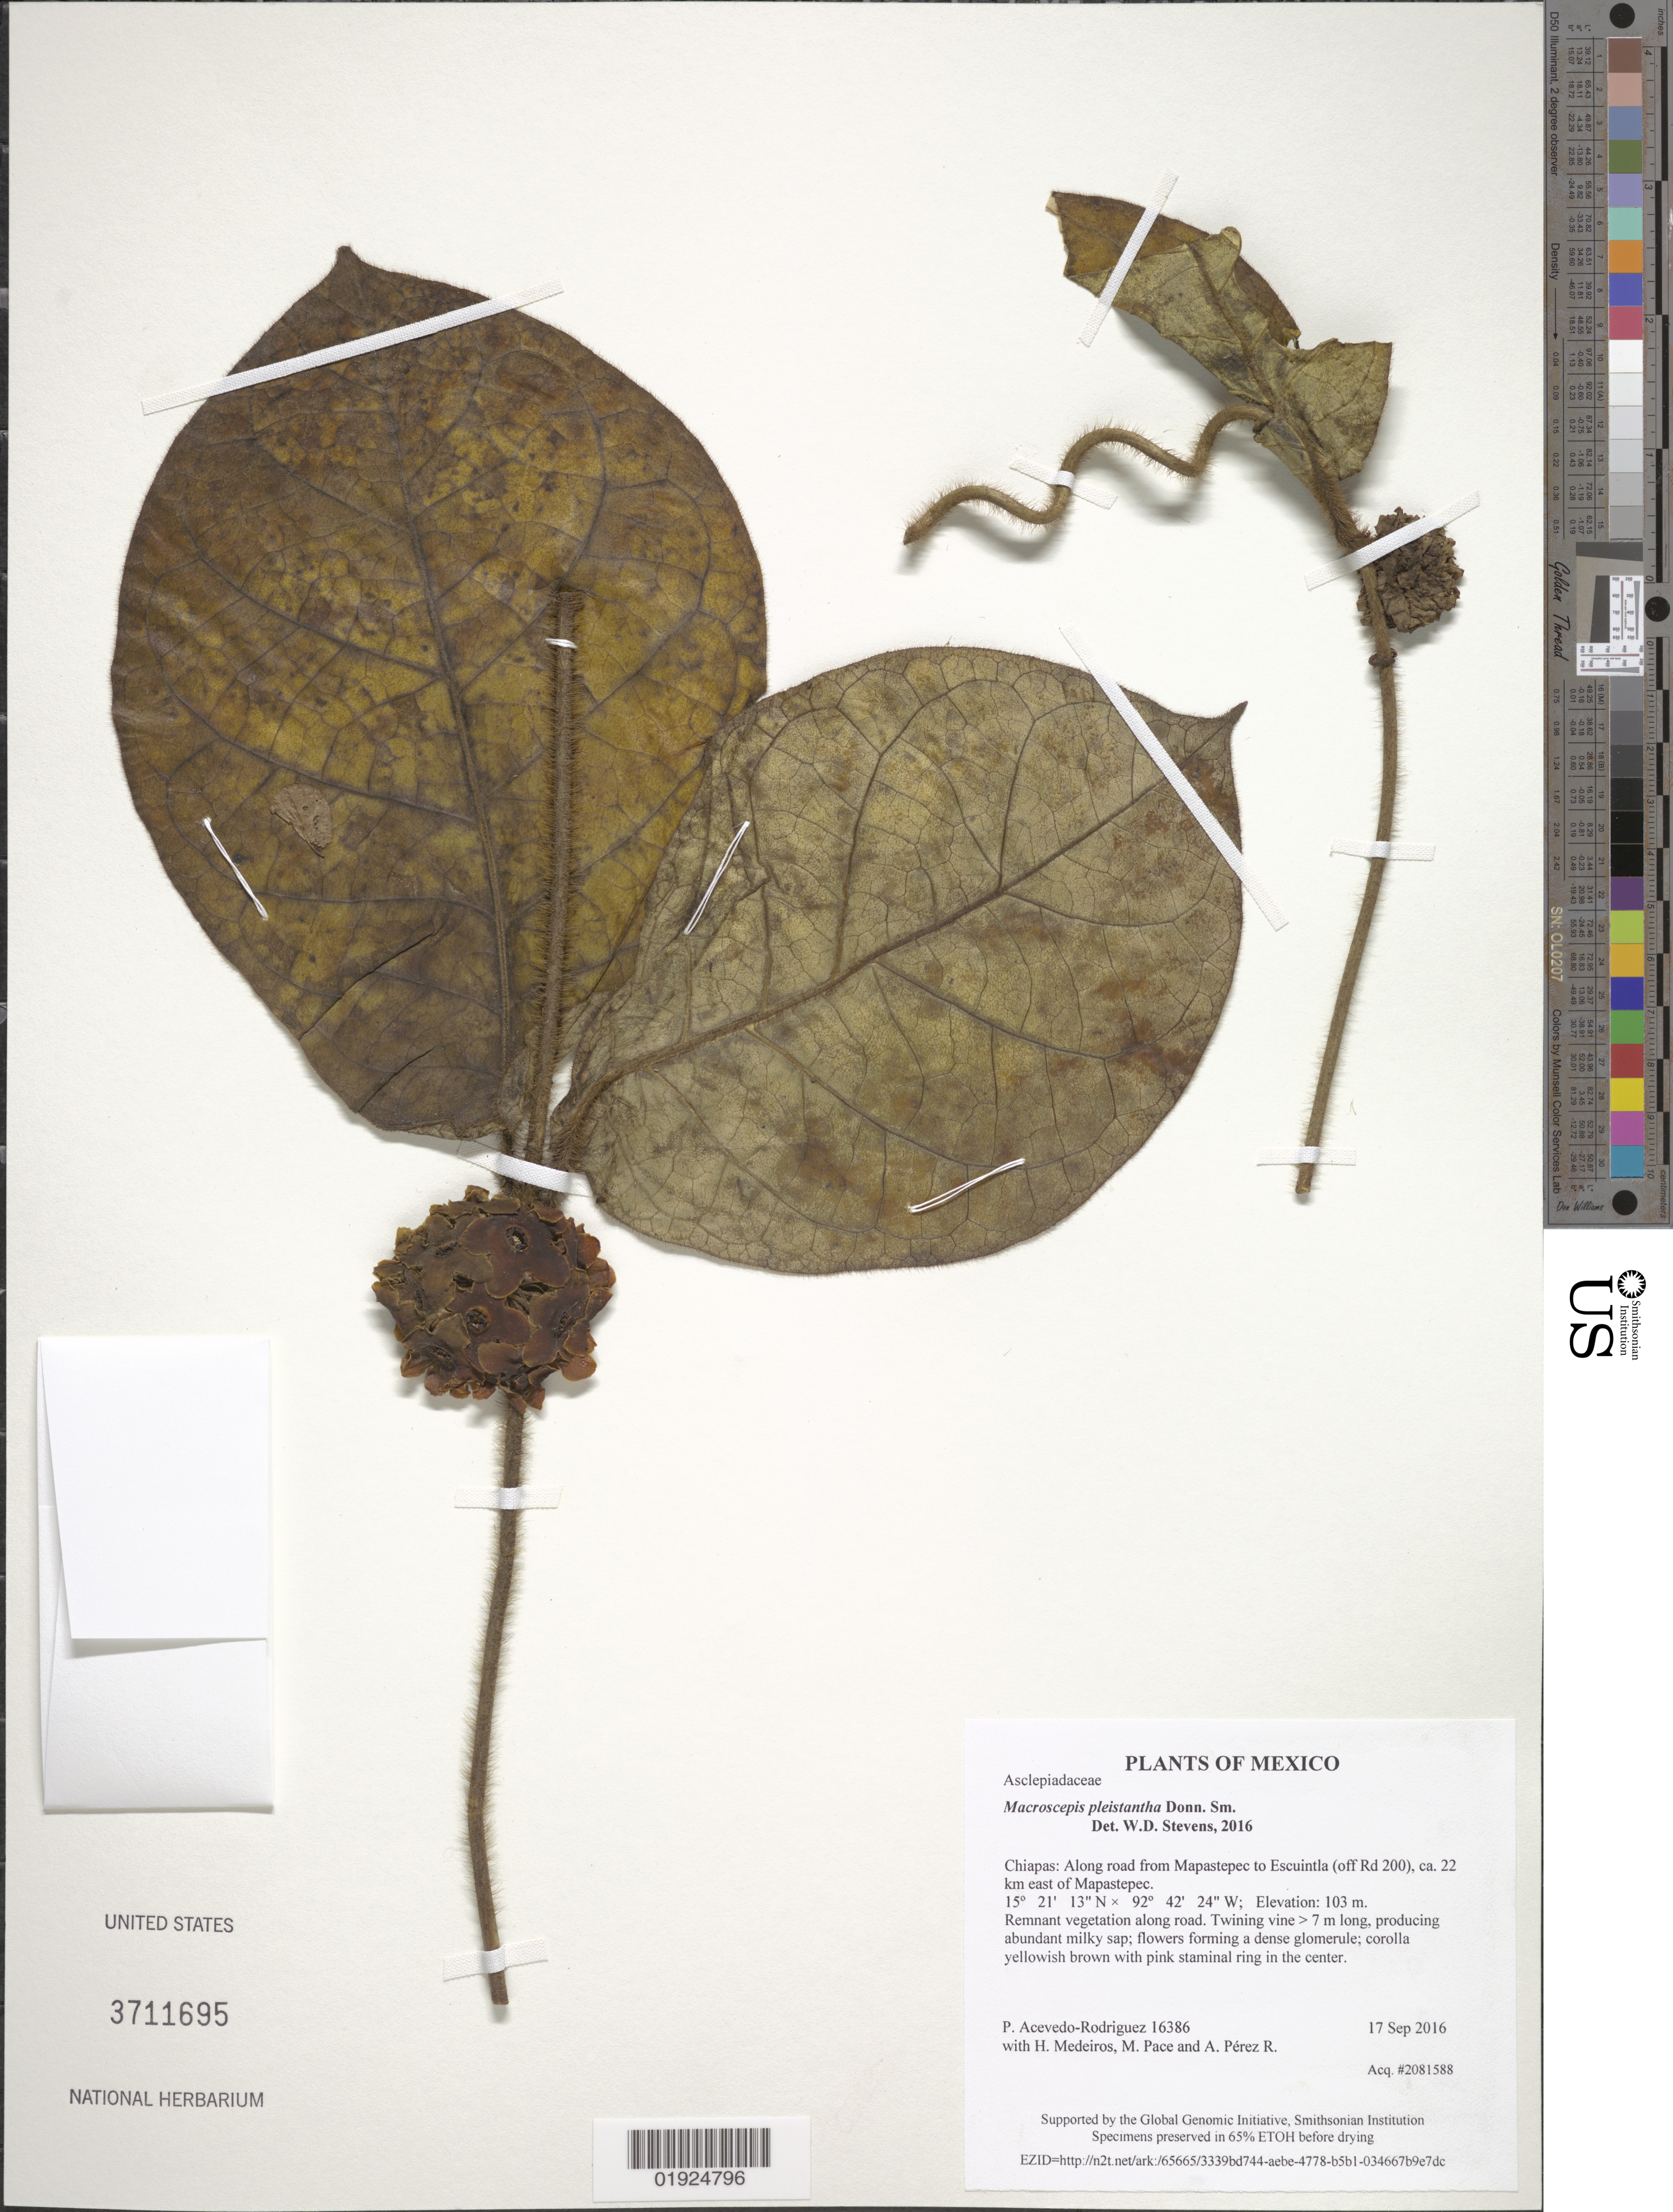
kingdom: Plantae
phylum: Tracheophyta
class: Magnoliopsida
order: Gentianales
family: Apocynaceae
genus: Macroscepis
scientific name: Macroscepis pleistantha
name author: Donn. Sm.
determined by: Stevens, W. Douglas, Missouri Botanical Garden (MO)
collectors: P. Acevedo-Rodr., H. Medeiros, M. R. Pace & A. Pérez R.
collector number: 16386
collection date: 2016-09-17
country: Mexico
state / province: Chiapas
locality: Along road from Mapastepec to Escuintla (off Rd 200), ca. 22 km east of Mapastepec.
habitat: remnant vegetation along road.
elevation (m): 103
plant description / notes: US, NY, K, MO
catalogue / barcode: US 3711695